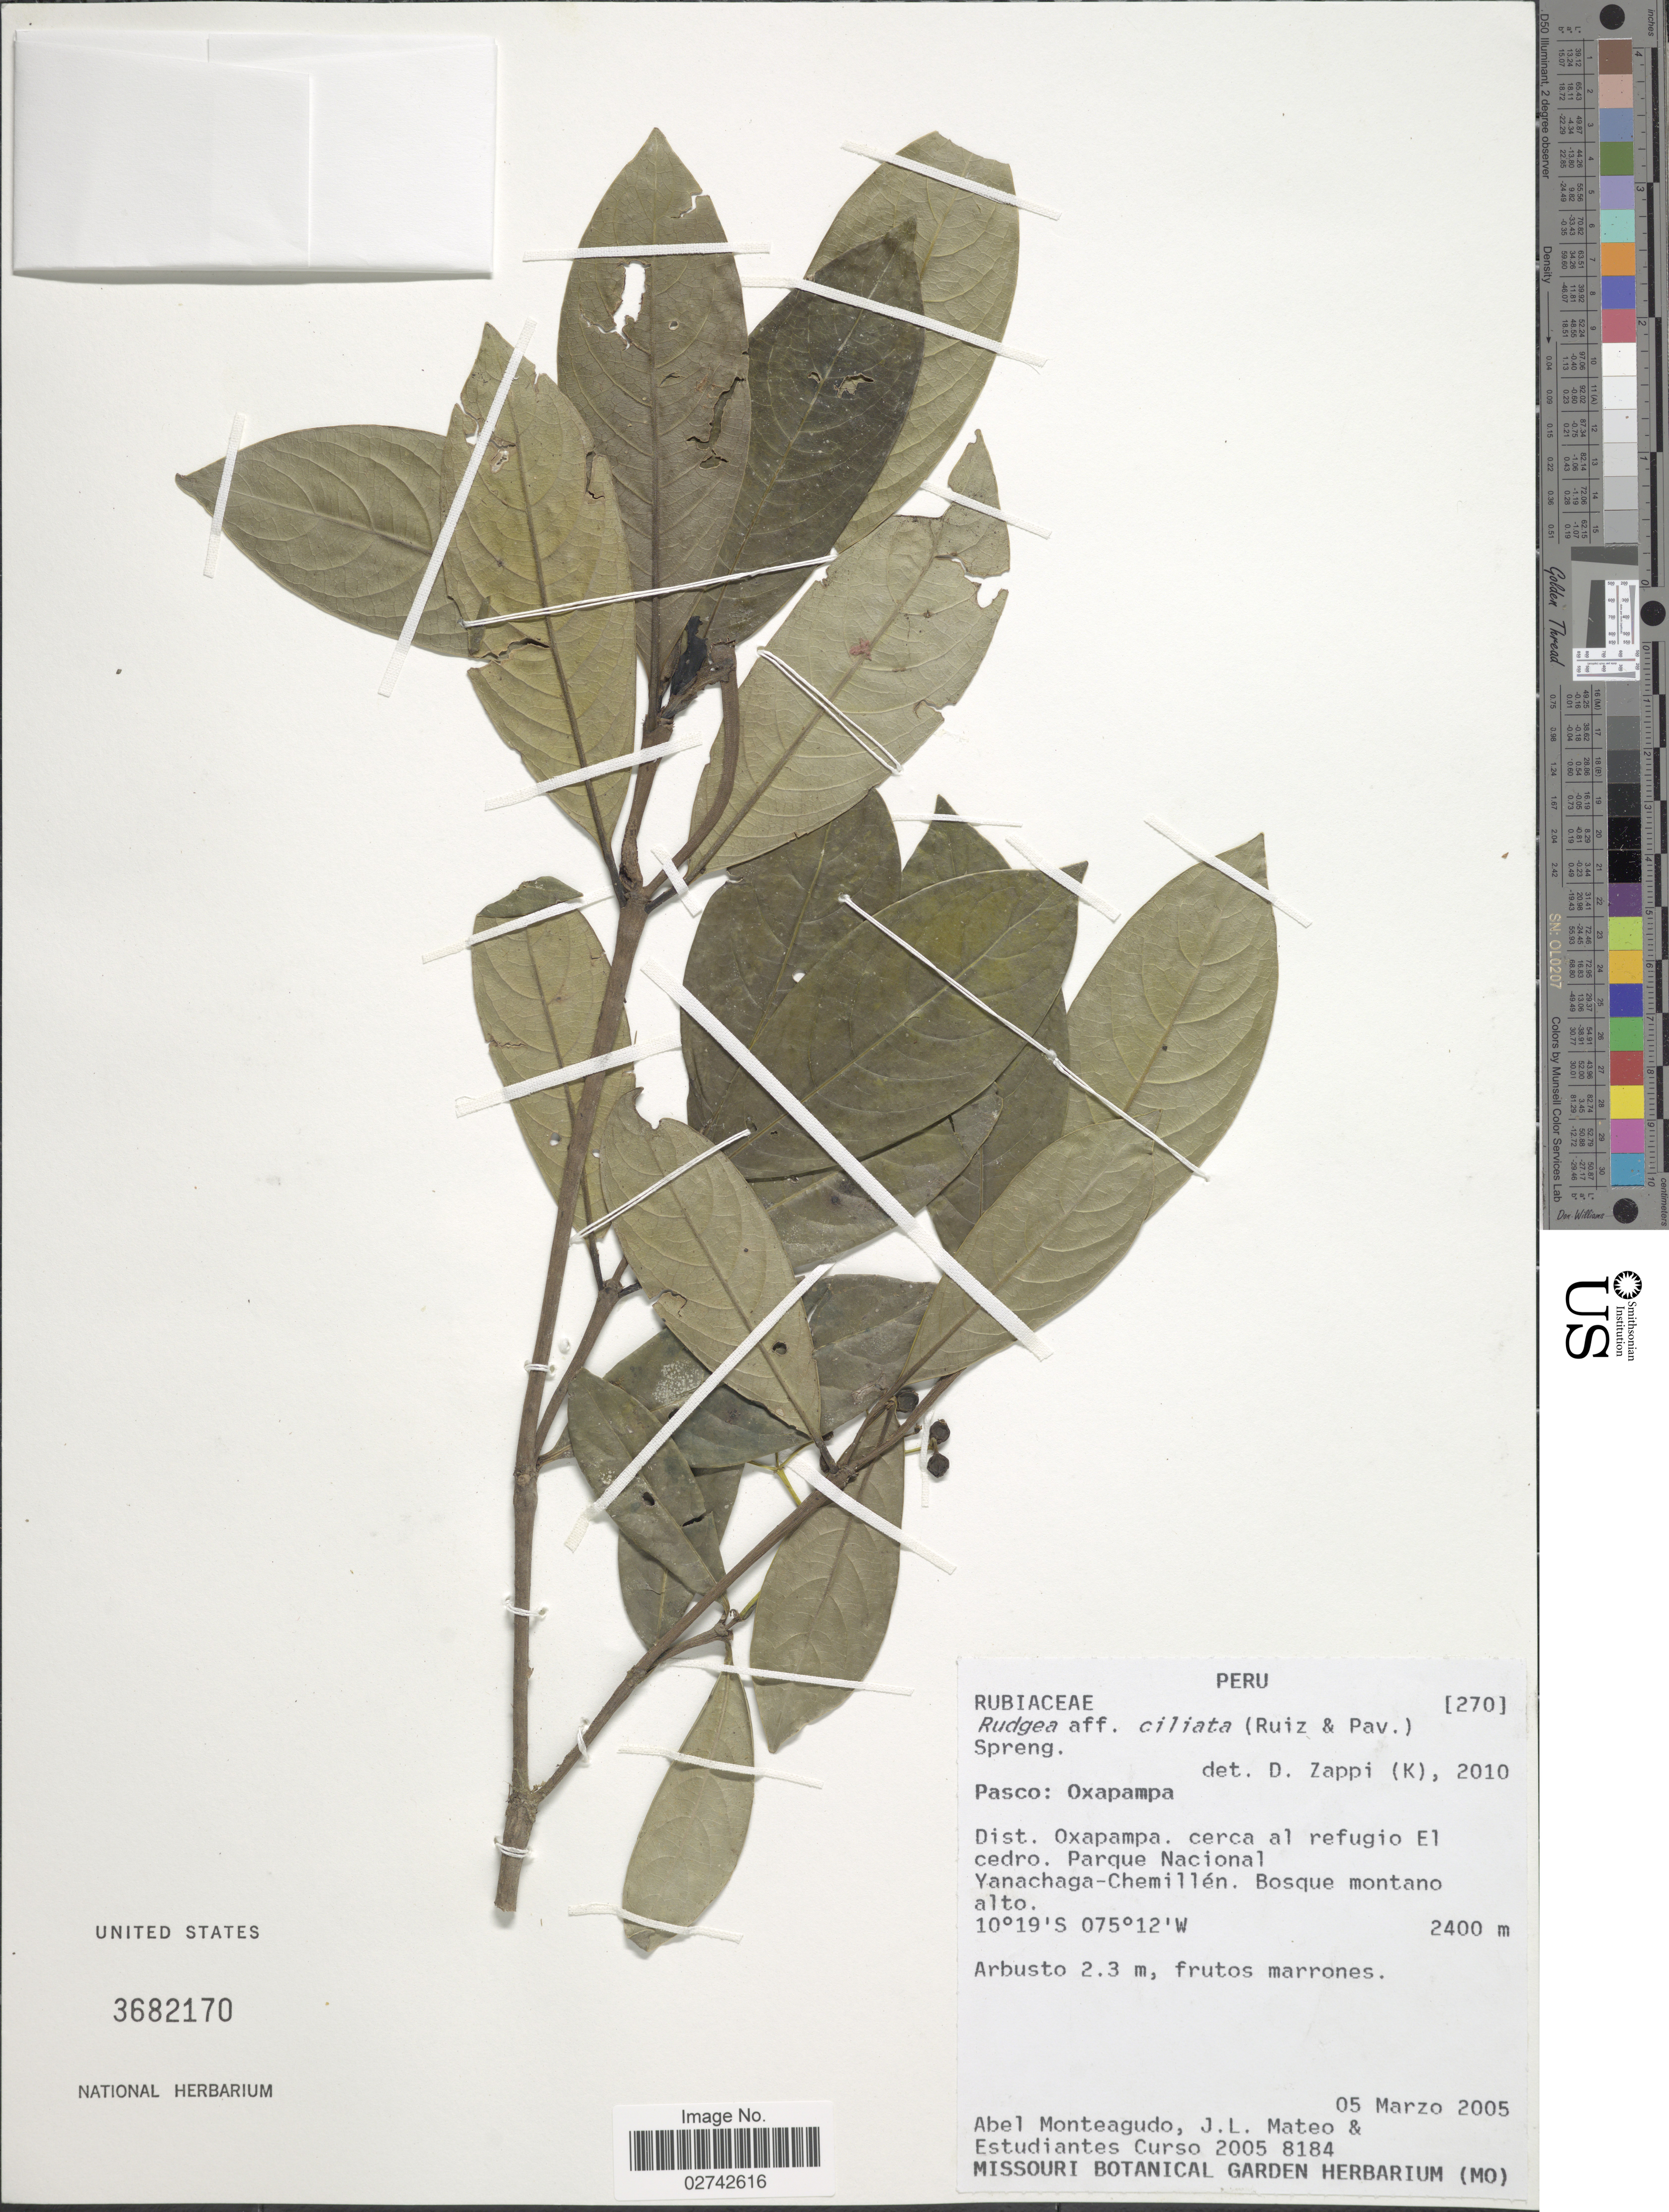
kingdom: Plantae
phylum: Tracheophyta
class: Magnoliopsida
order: Gentianales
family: Rubiaceae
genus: Rudgea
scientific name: Rudgea ciliata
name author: (Ruiz & Pav.) Spreng.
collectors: A. Monteagudo, J. Mateo & Estudiantes Curso 2005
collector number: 8184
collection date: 2005-03-05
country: Peru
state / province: Pasco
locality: Pasco: Oxapampa, Dist. Oxapampa, cerca al refugio El cedro. Parque Nacional, Yanachaga-Chemillen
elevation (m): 2400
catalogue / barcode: US 3682170